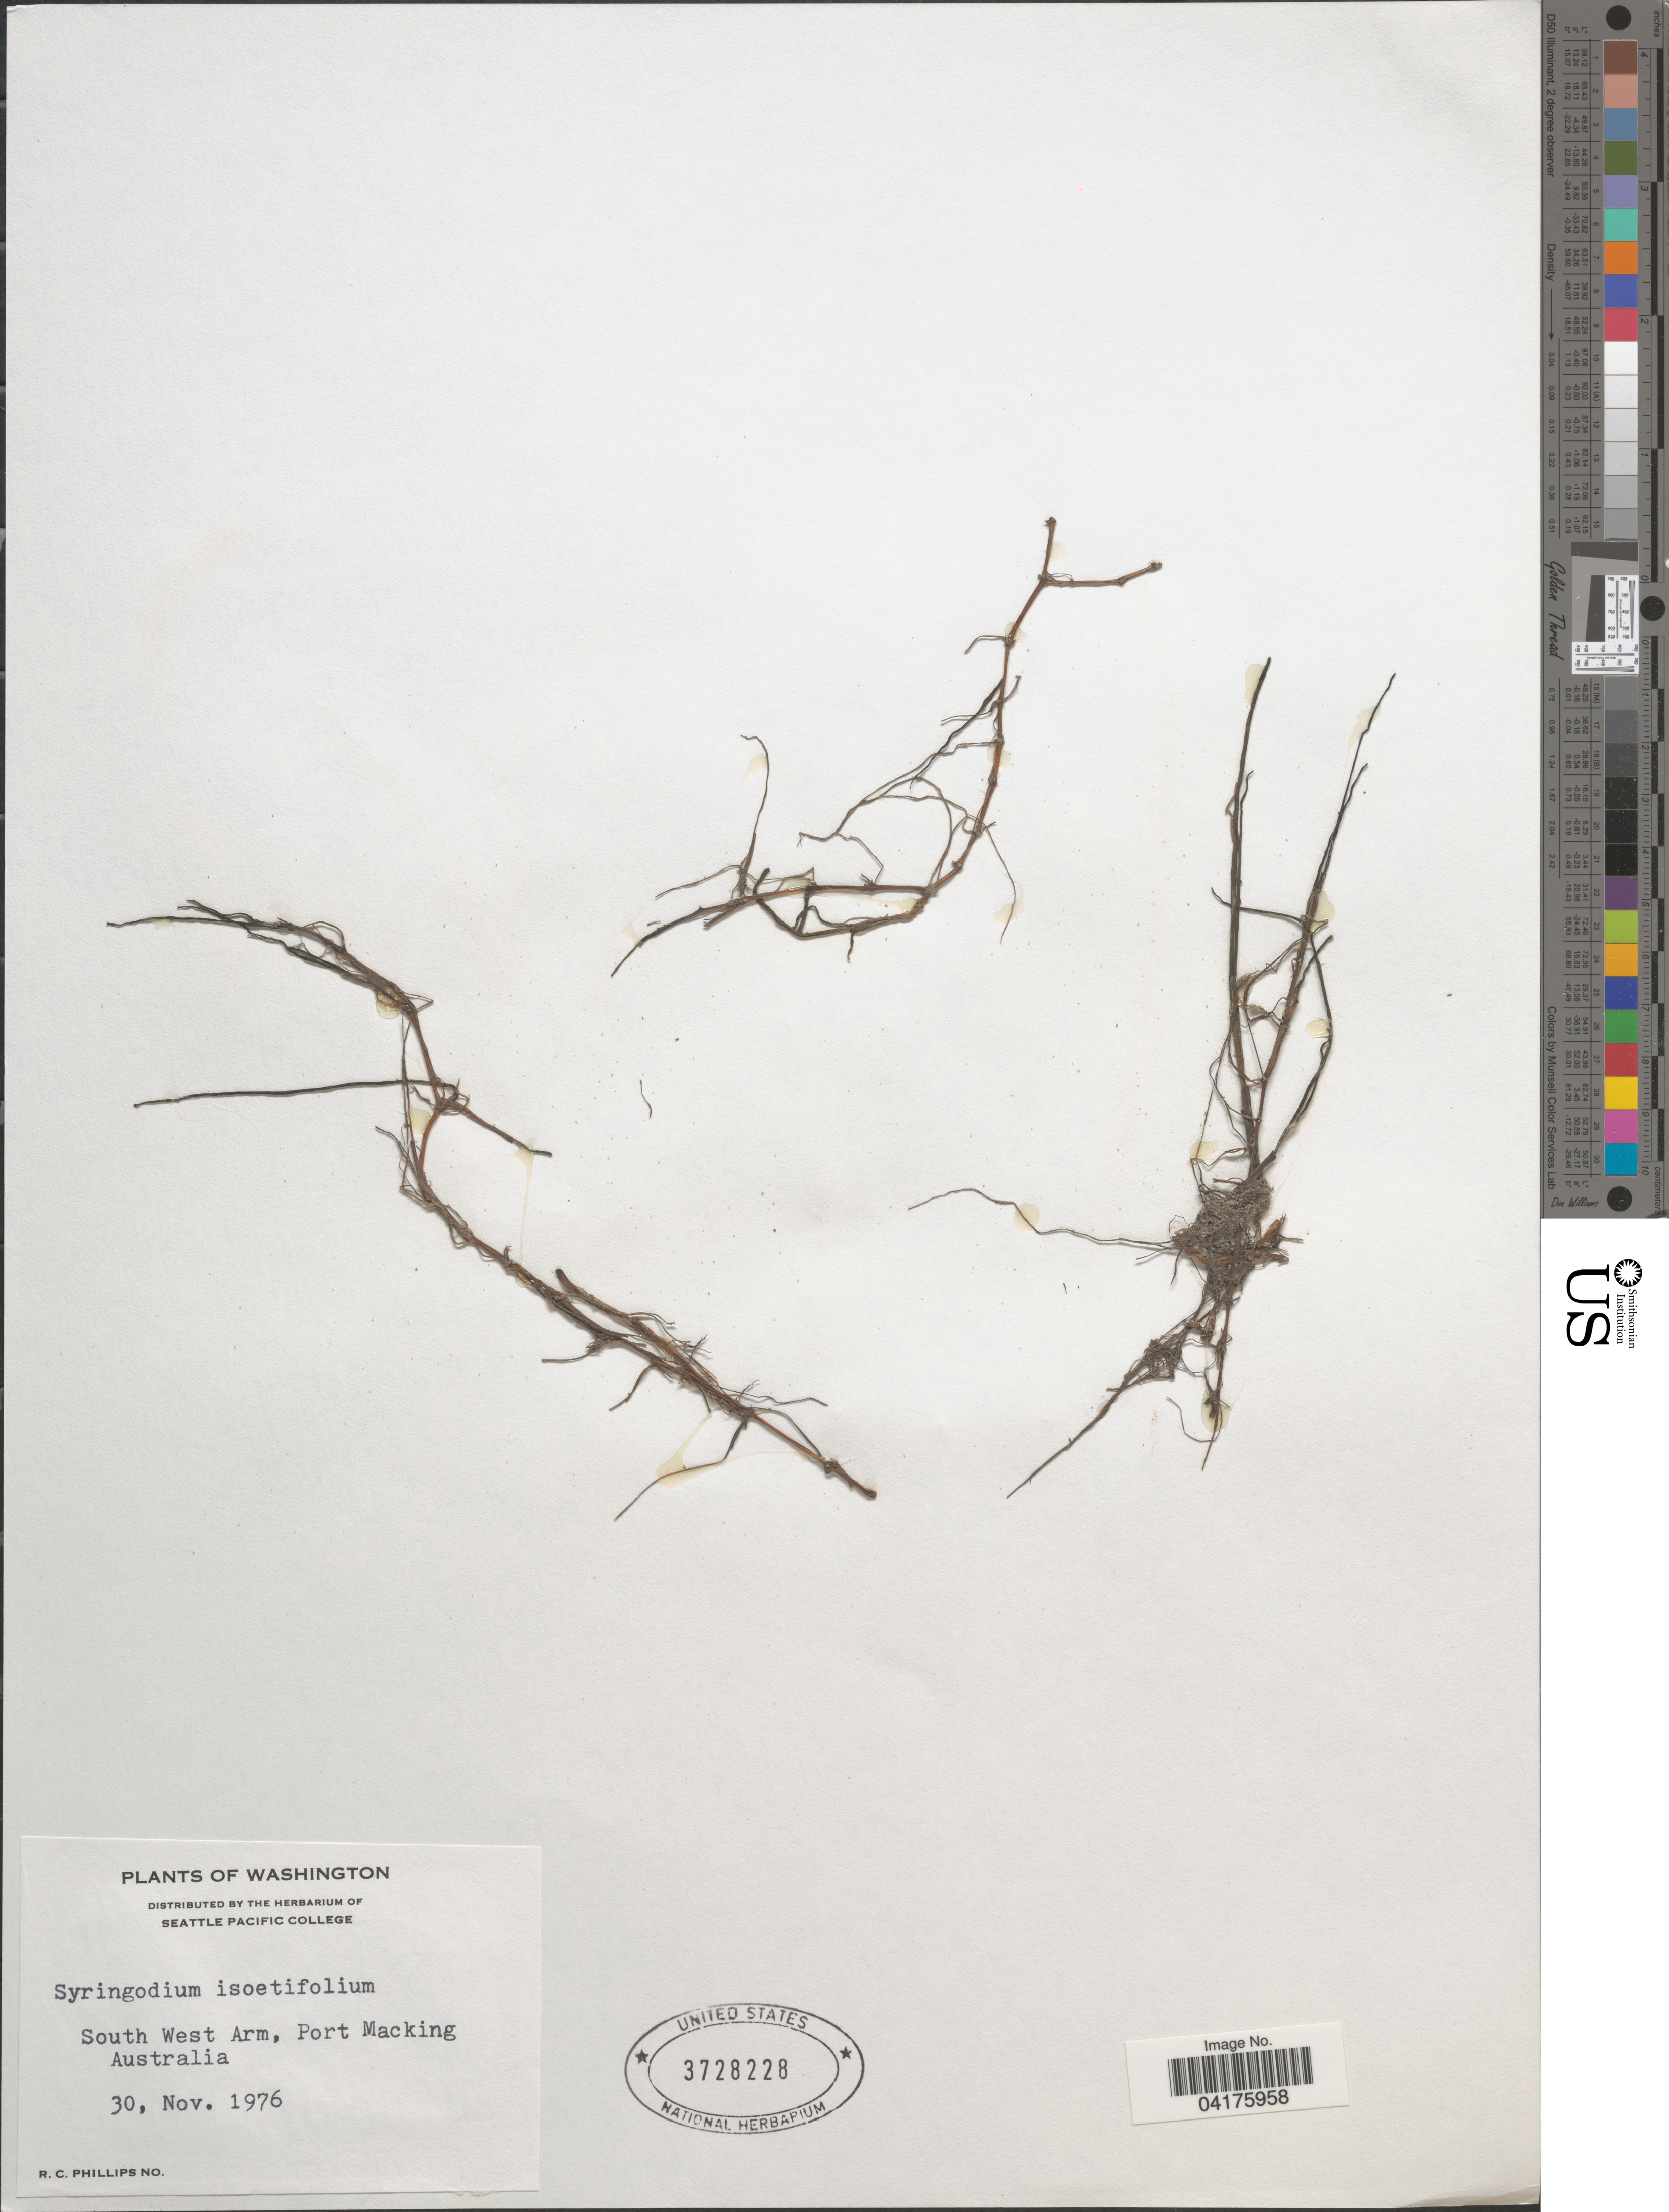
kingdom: Plantae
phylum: Tracheophyta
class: Liliopsida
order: Alismatales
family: Cymodoceaceae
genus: Syringodium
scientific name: Syringodium isoetifolium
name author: (Asch.) Dandy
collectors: R. C. Phillips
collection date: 1976-11-30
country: Australia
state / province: New South Wales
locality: South West Arm, Port Macking [= Port Hacking].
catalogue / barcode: US 3728228